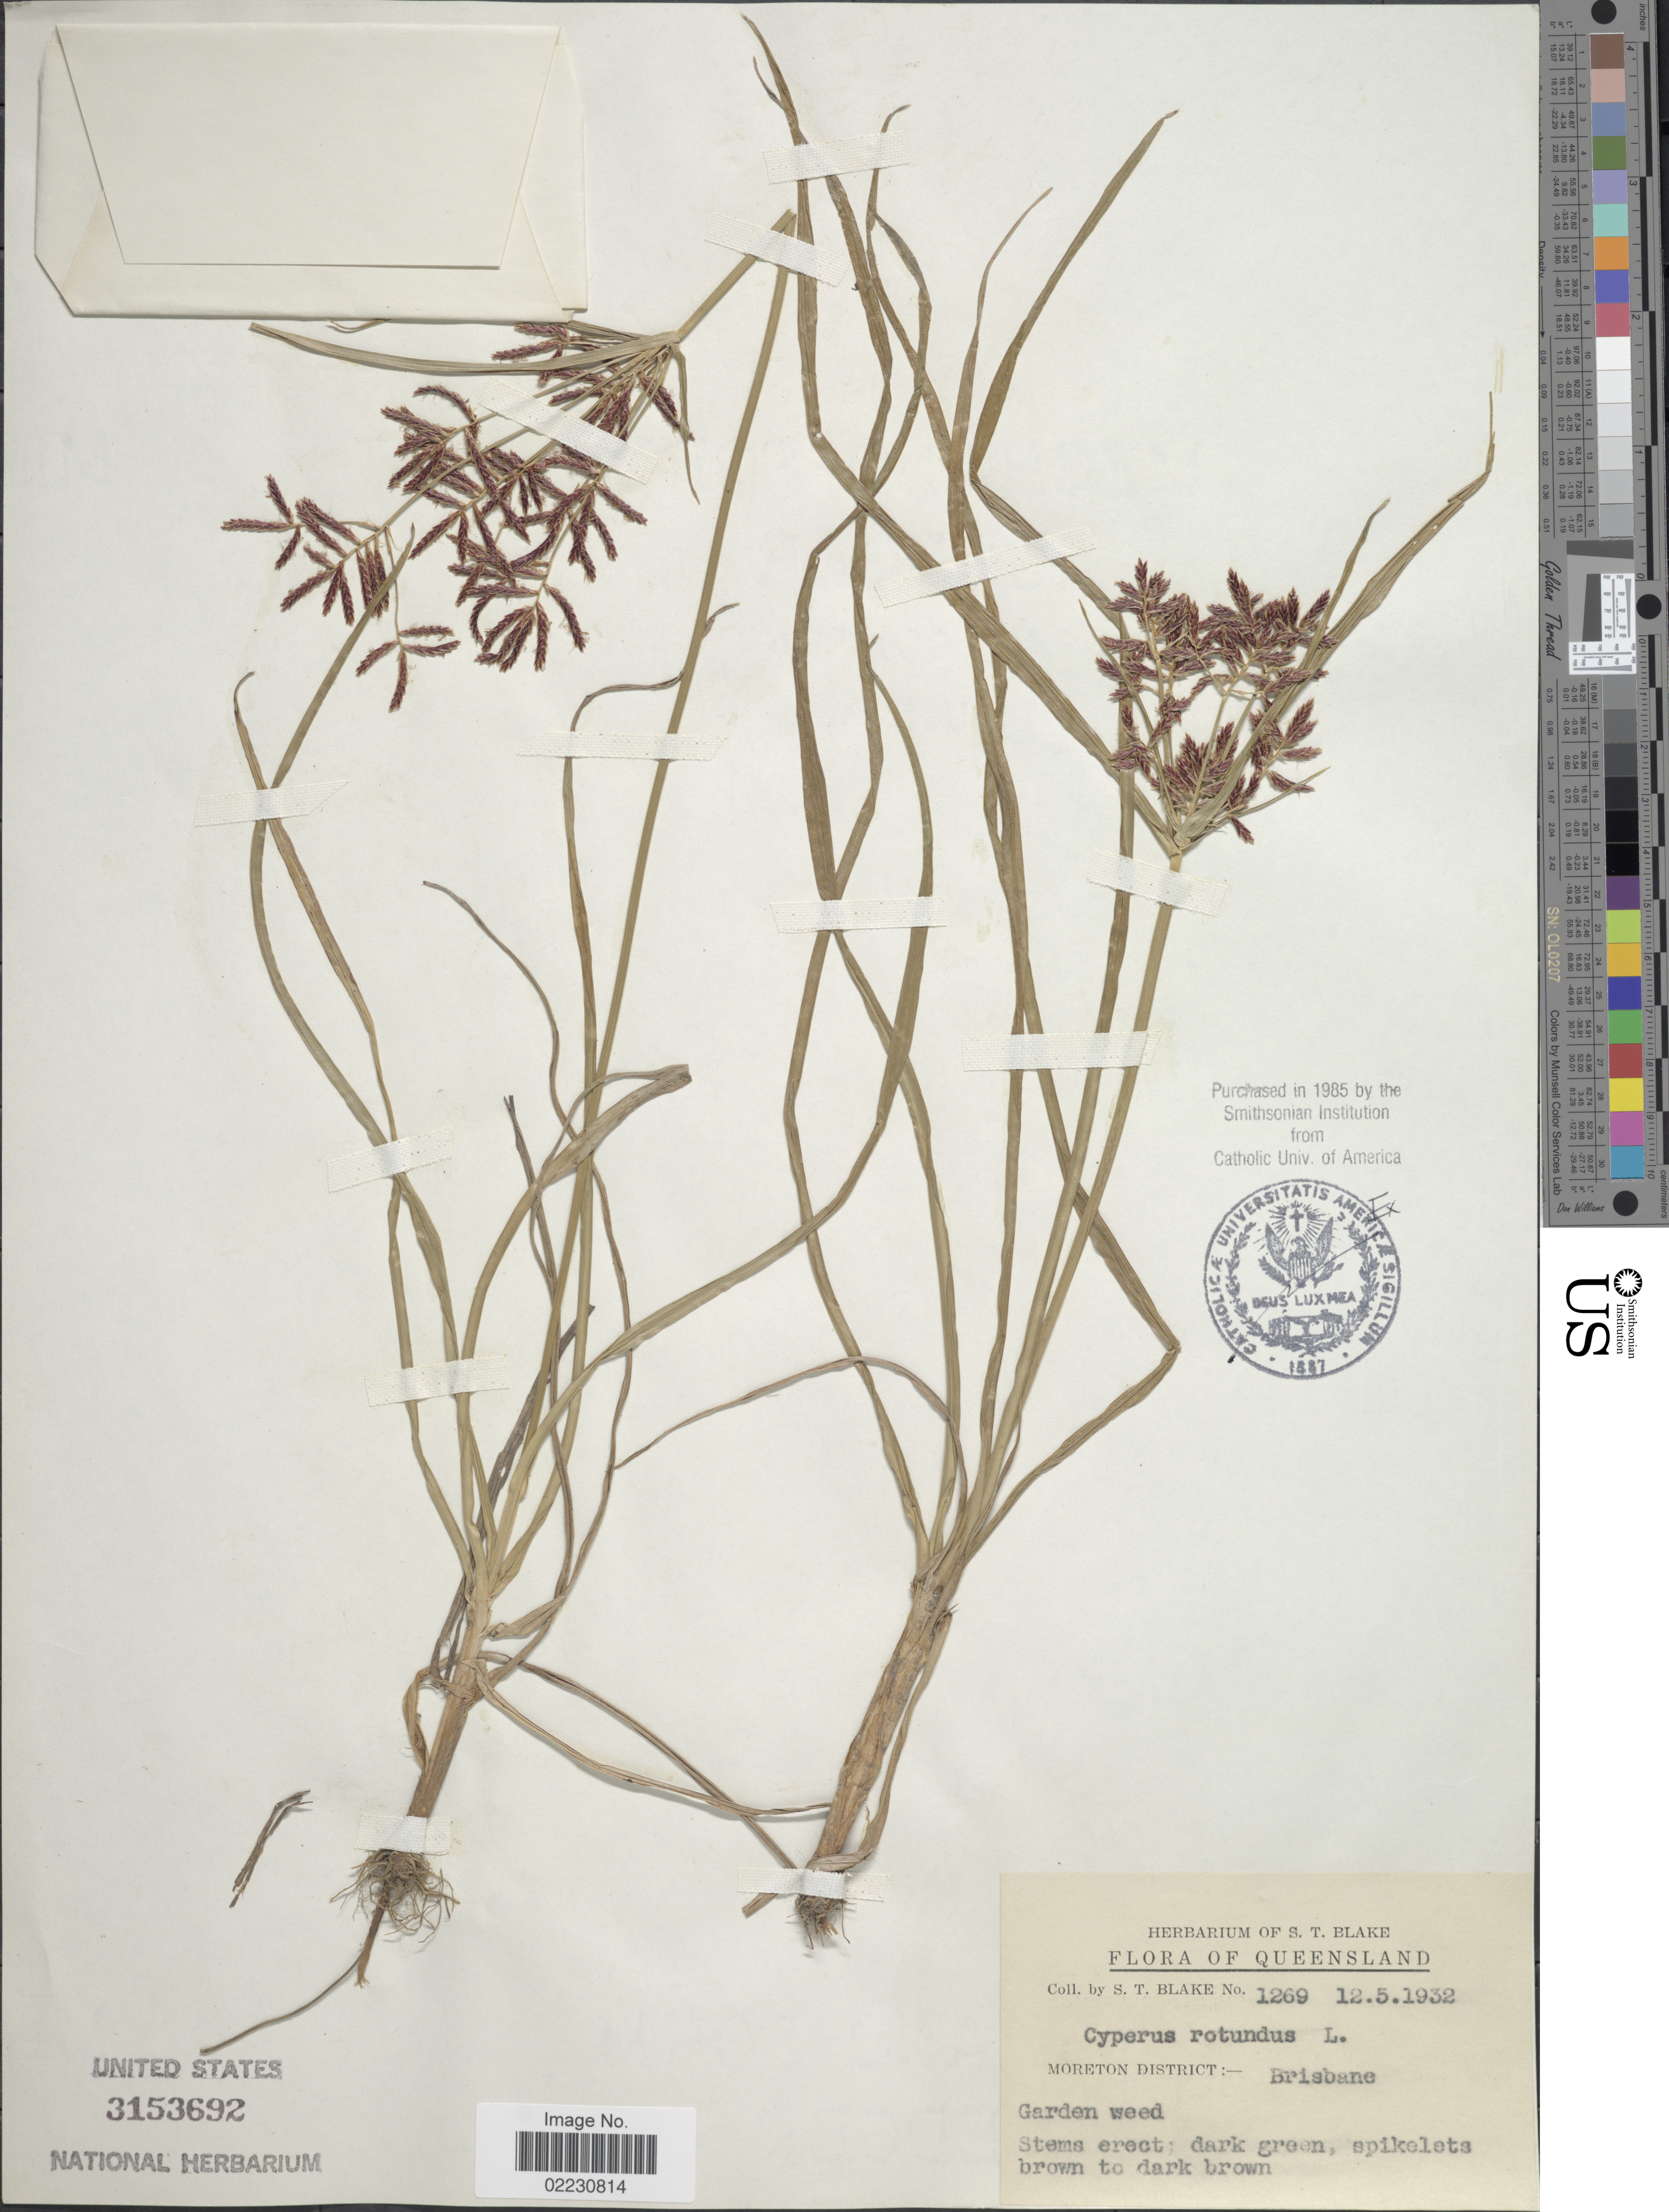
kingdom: Plantae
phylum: Tracheophyta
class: Liliopsida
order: Poales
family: Cyperaceae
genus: Cyperus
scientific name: Cyperus rotundus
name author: L.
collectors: S. T. Blake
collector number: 1269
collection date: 1932-05-12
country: Australia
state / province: Queensland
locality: Moreton District, Brisbane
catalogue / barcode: US 3153692